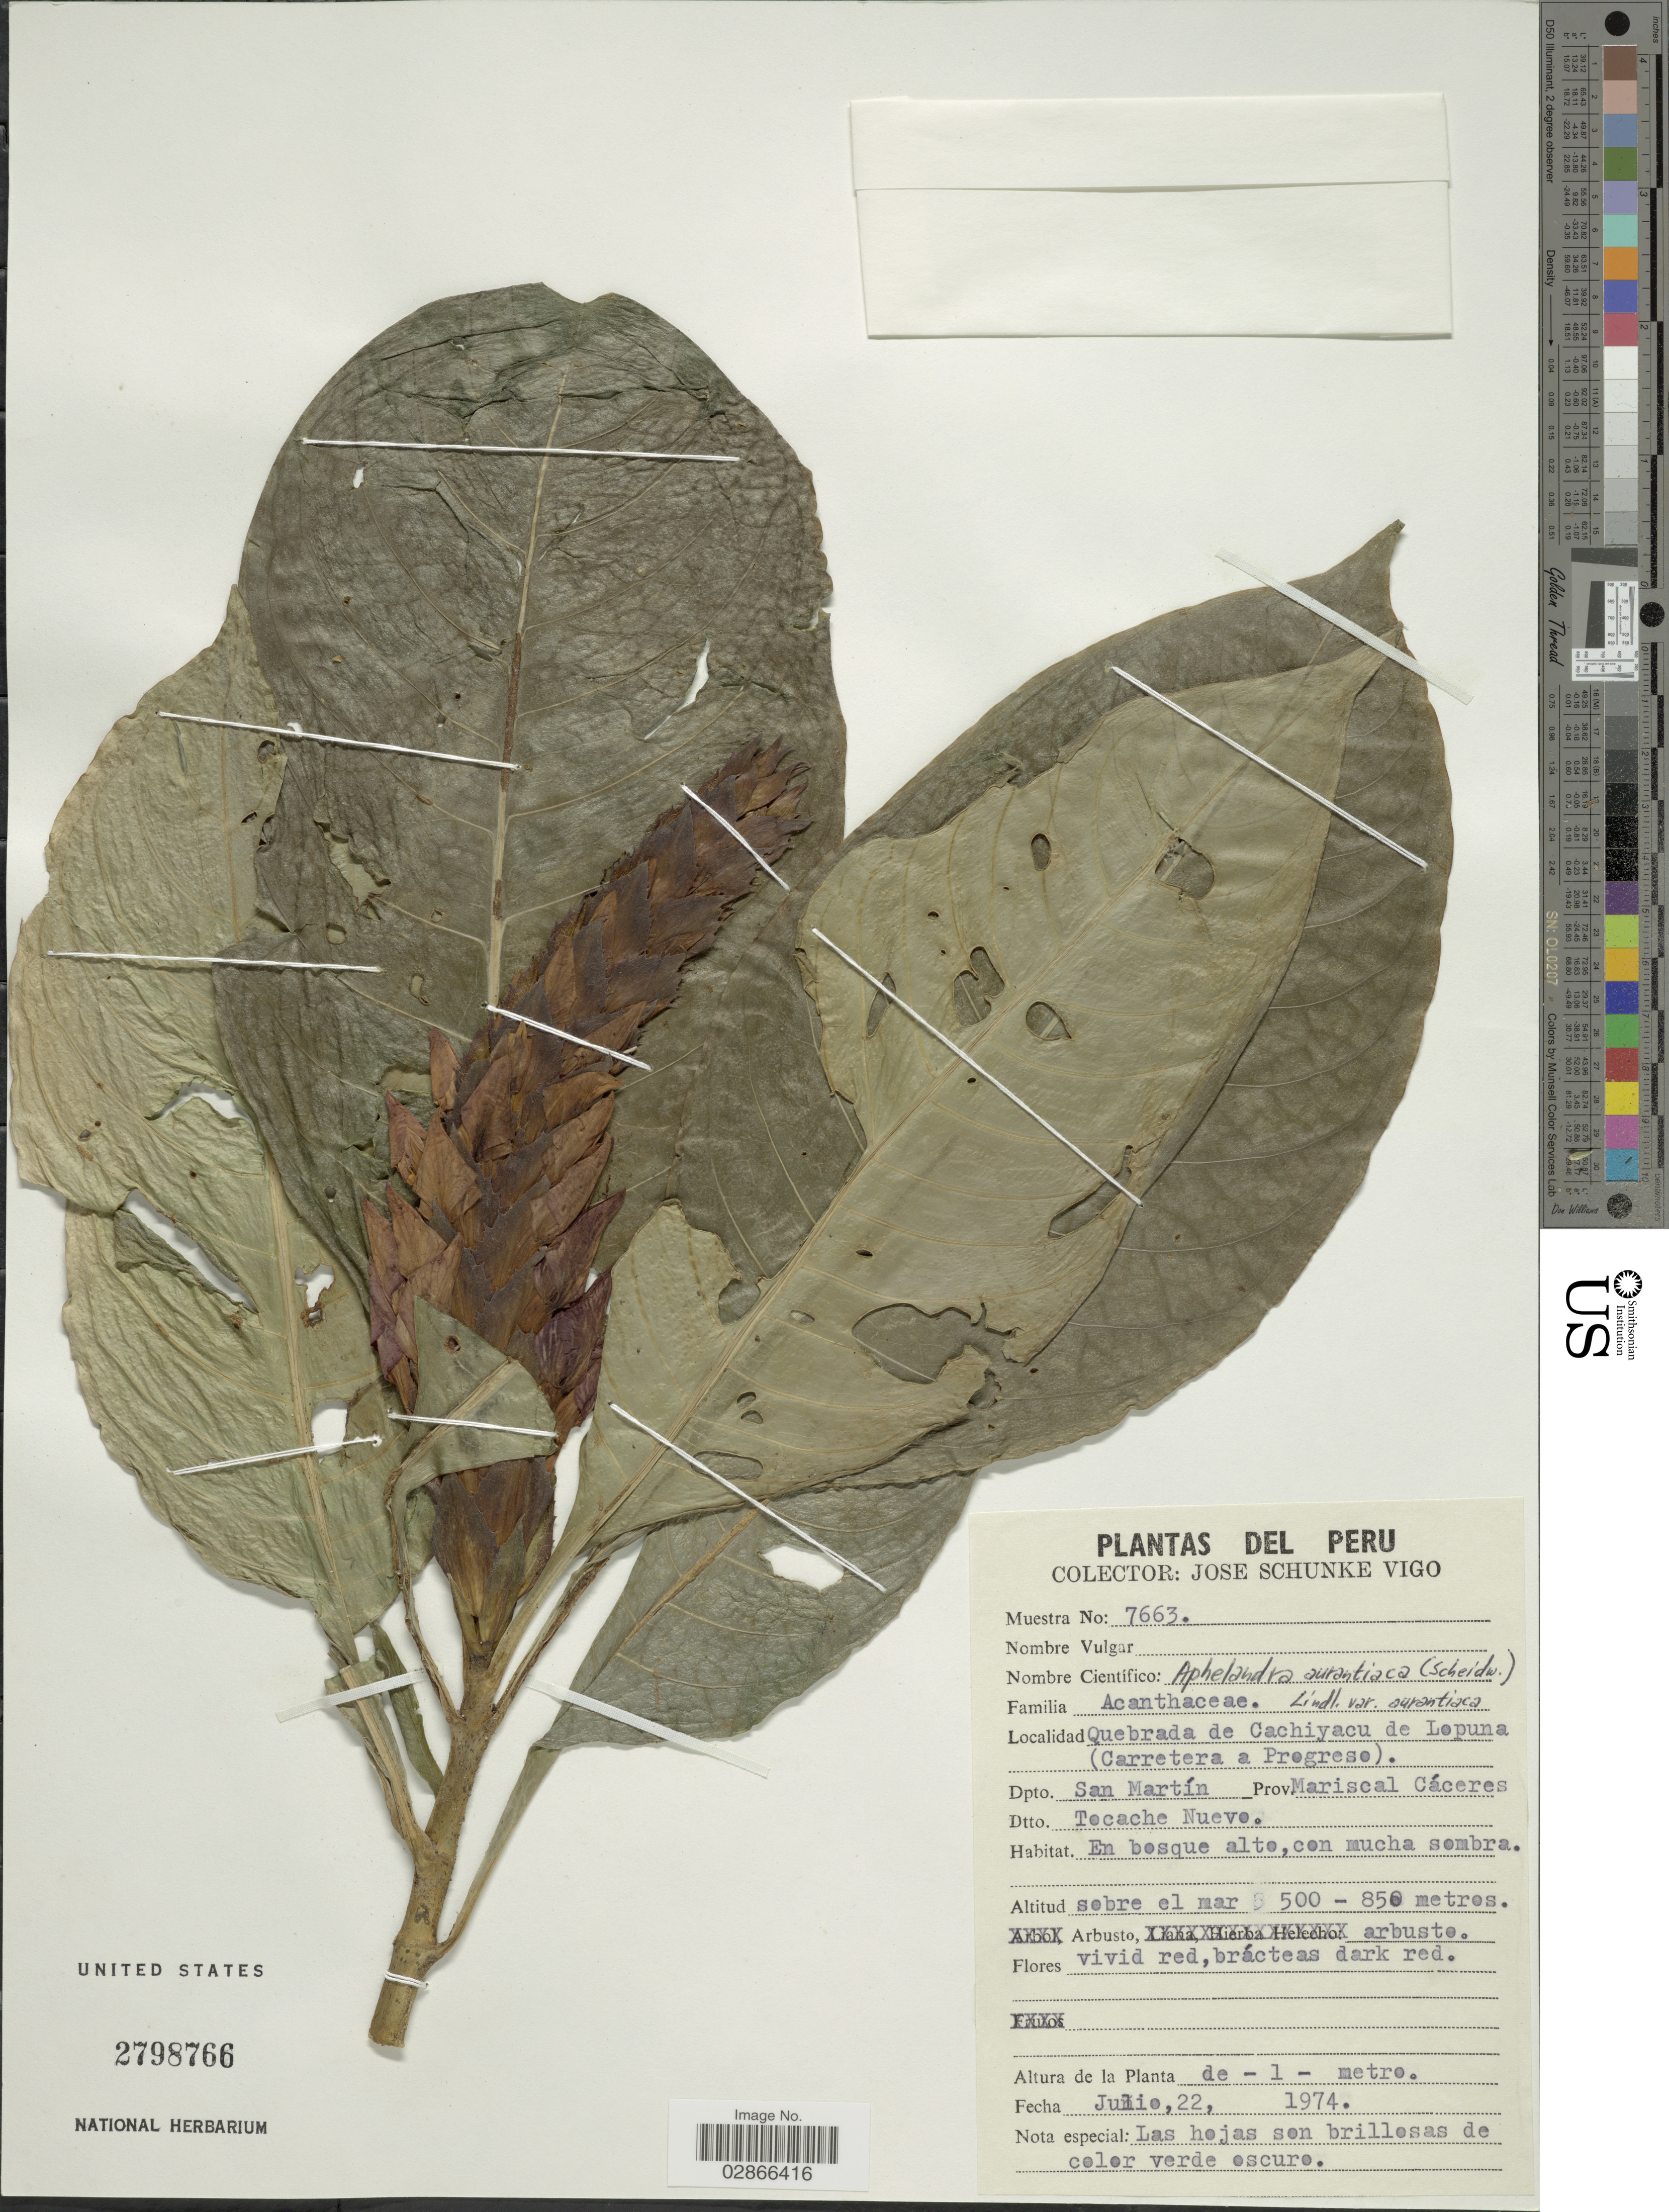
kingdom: Plantae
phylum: Tracheophyta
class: Magnoliopsida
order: Lamiales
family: Acanthaceae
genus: Aphelandra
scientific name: Aphelandra aurantiaca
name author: (Scheidw.) Lindl.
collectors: J. Schunke Vigo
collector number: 7663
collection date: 1974-07-22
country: Peru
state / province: San Martín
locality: Quebrada de Cachiyacu de Lopuna (Carretera a Progreso). Dpto. San Martín. Prov. Mariscal Cáceres. Dtto. Tocache Nuevo.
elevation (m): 500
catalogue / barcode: US 2798766